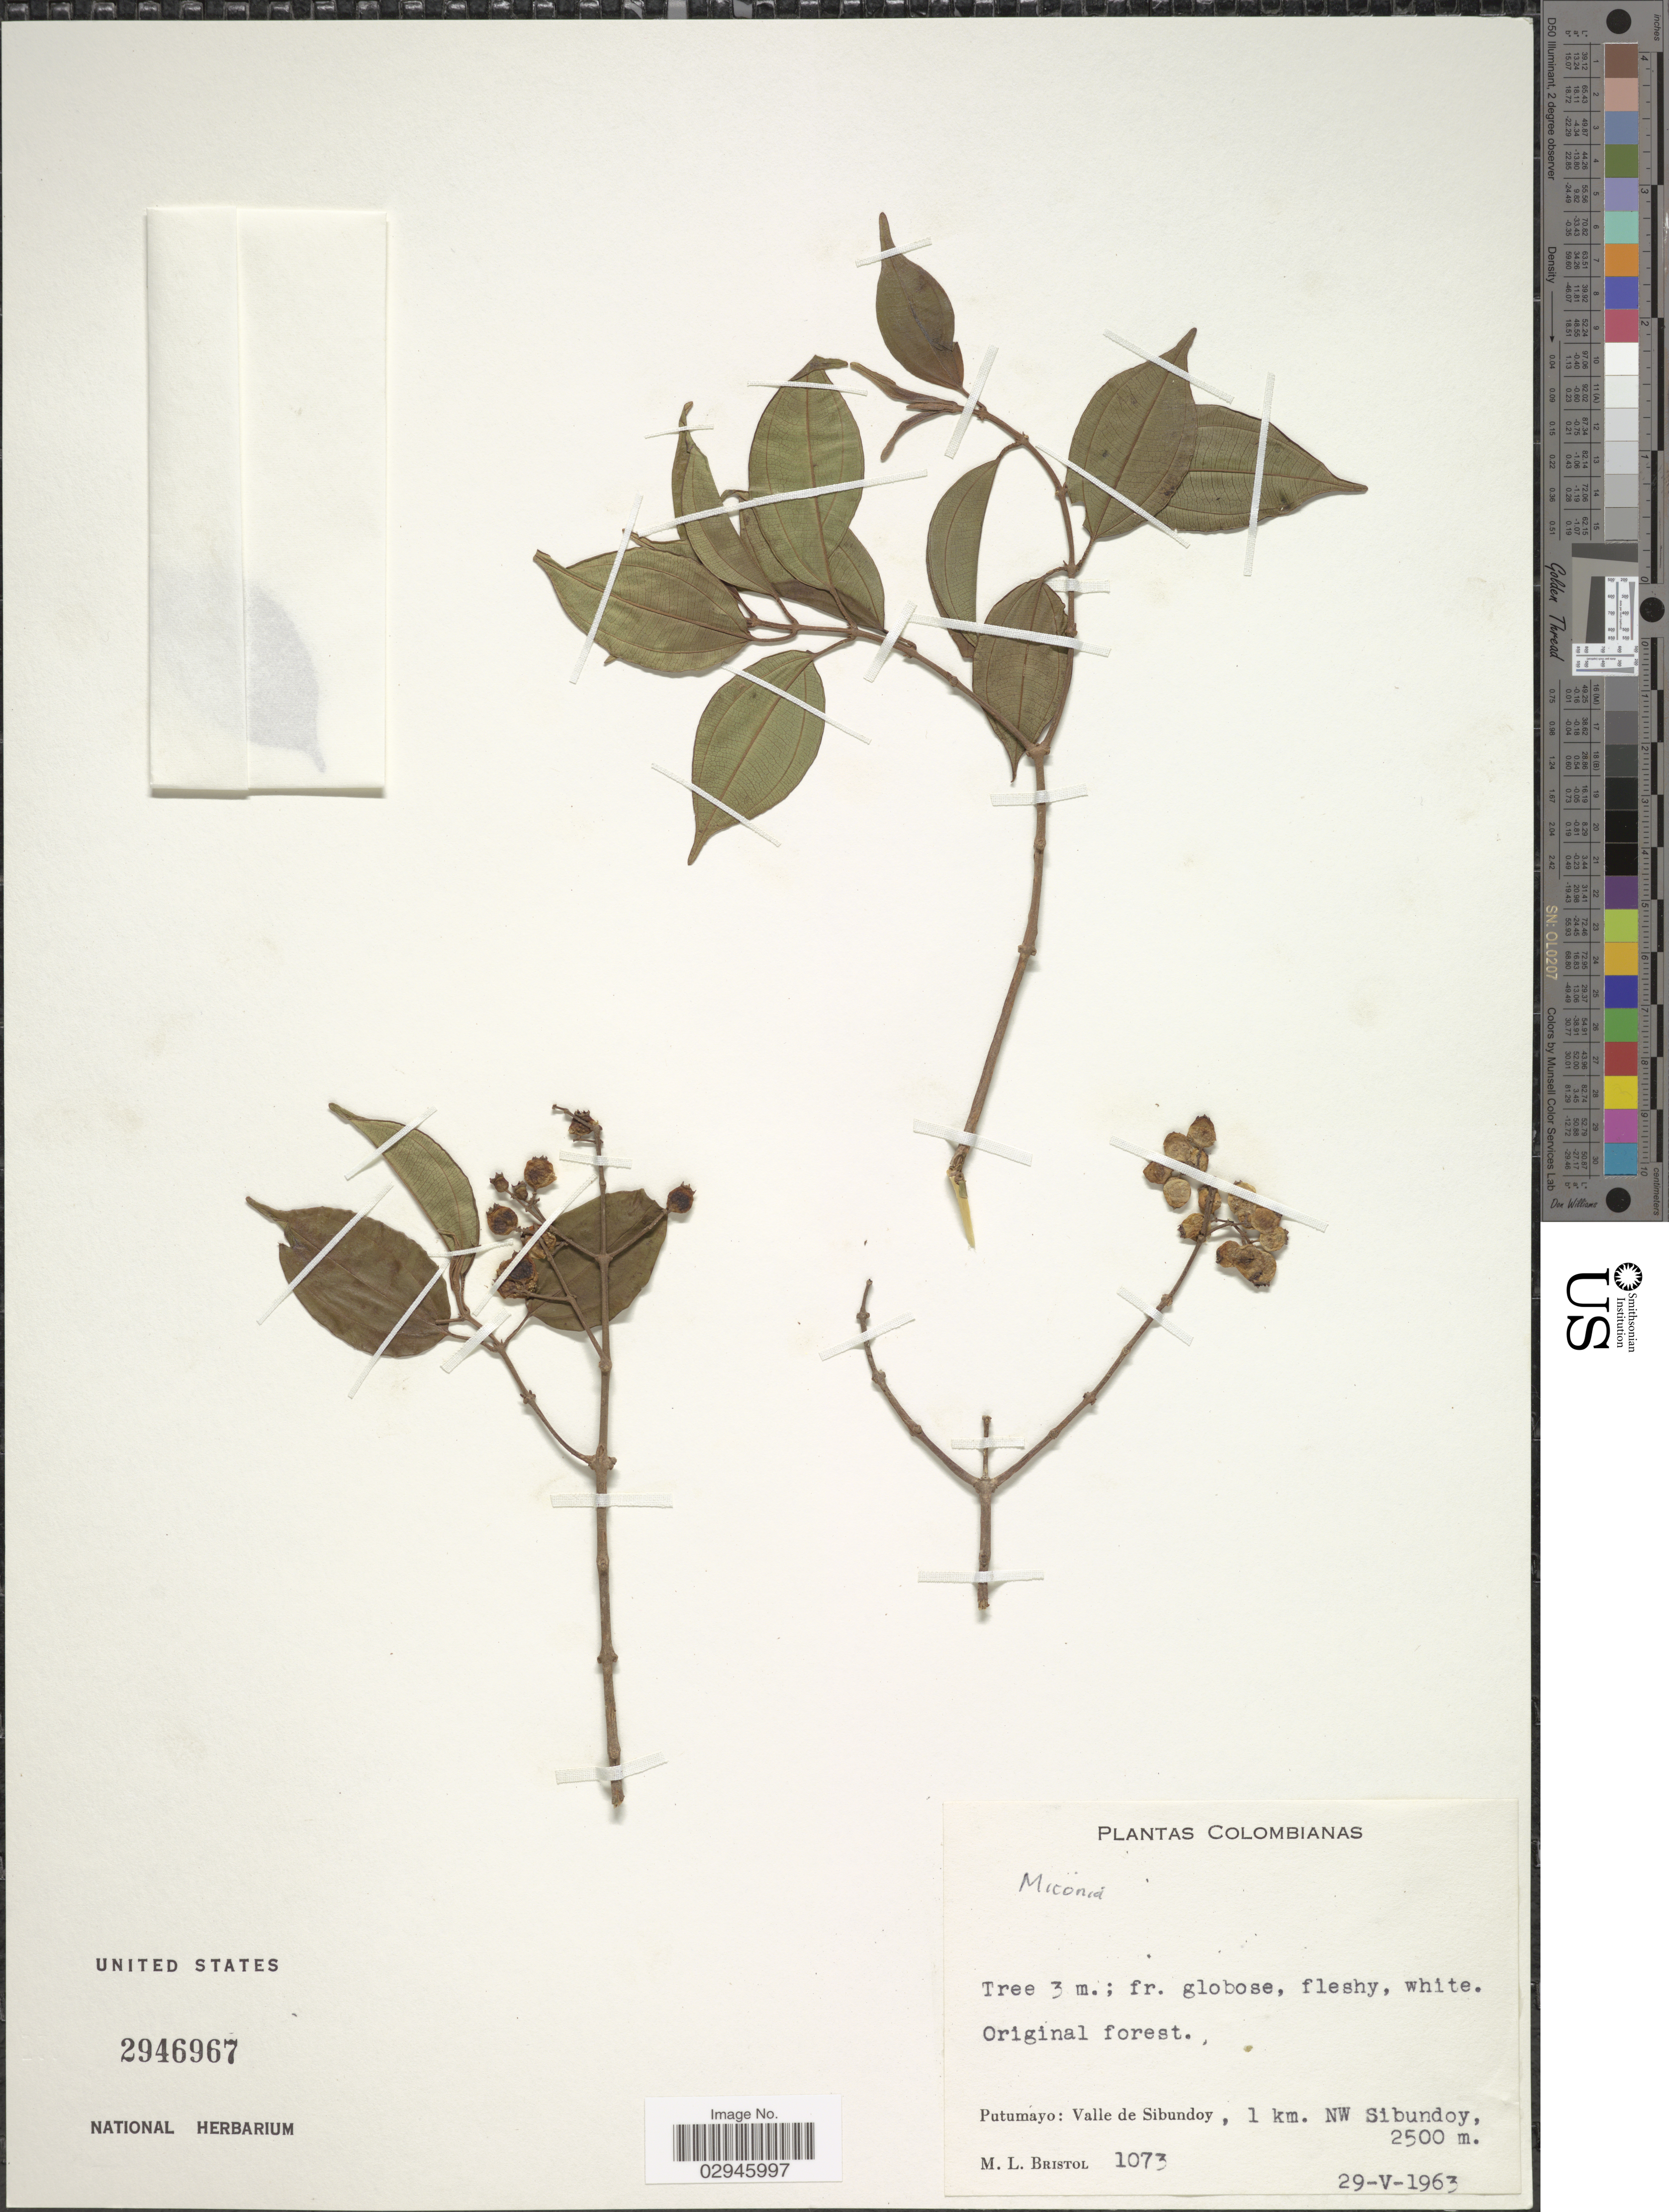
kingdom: Plantae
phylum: Tracheophyta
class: Magnoliopsida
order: Myrtales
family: Melastomataceae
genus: Miconia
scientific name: Miconia sp.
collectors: M. L. Bristol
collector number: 1073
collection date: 1963-05-29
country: Colombia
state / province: Putumayo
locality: Valle de Sibundoy, 1 km. NW Sibundoy.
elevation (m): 2500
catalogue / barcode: US 2676967